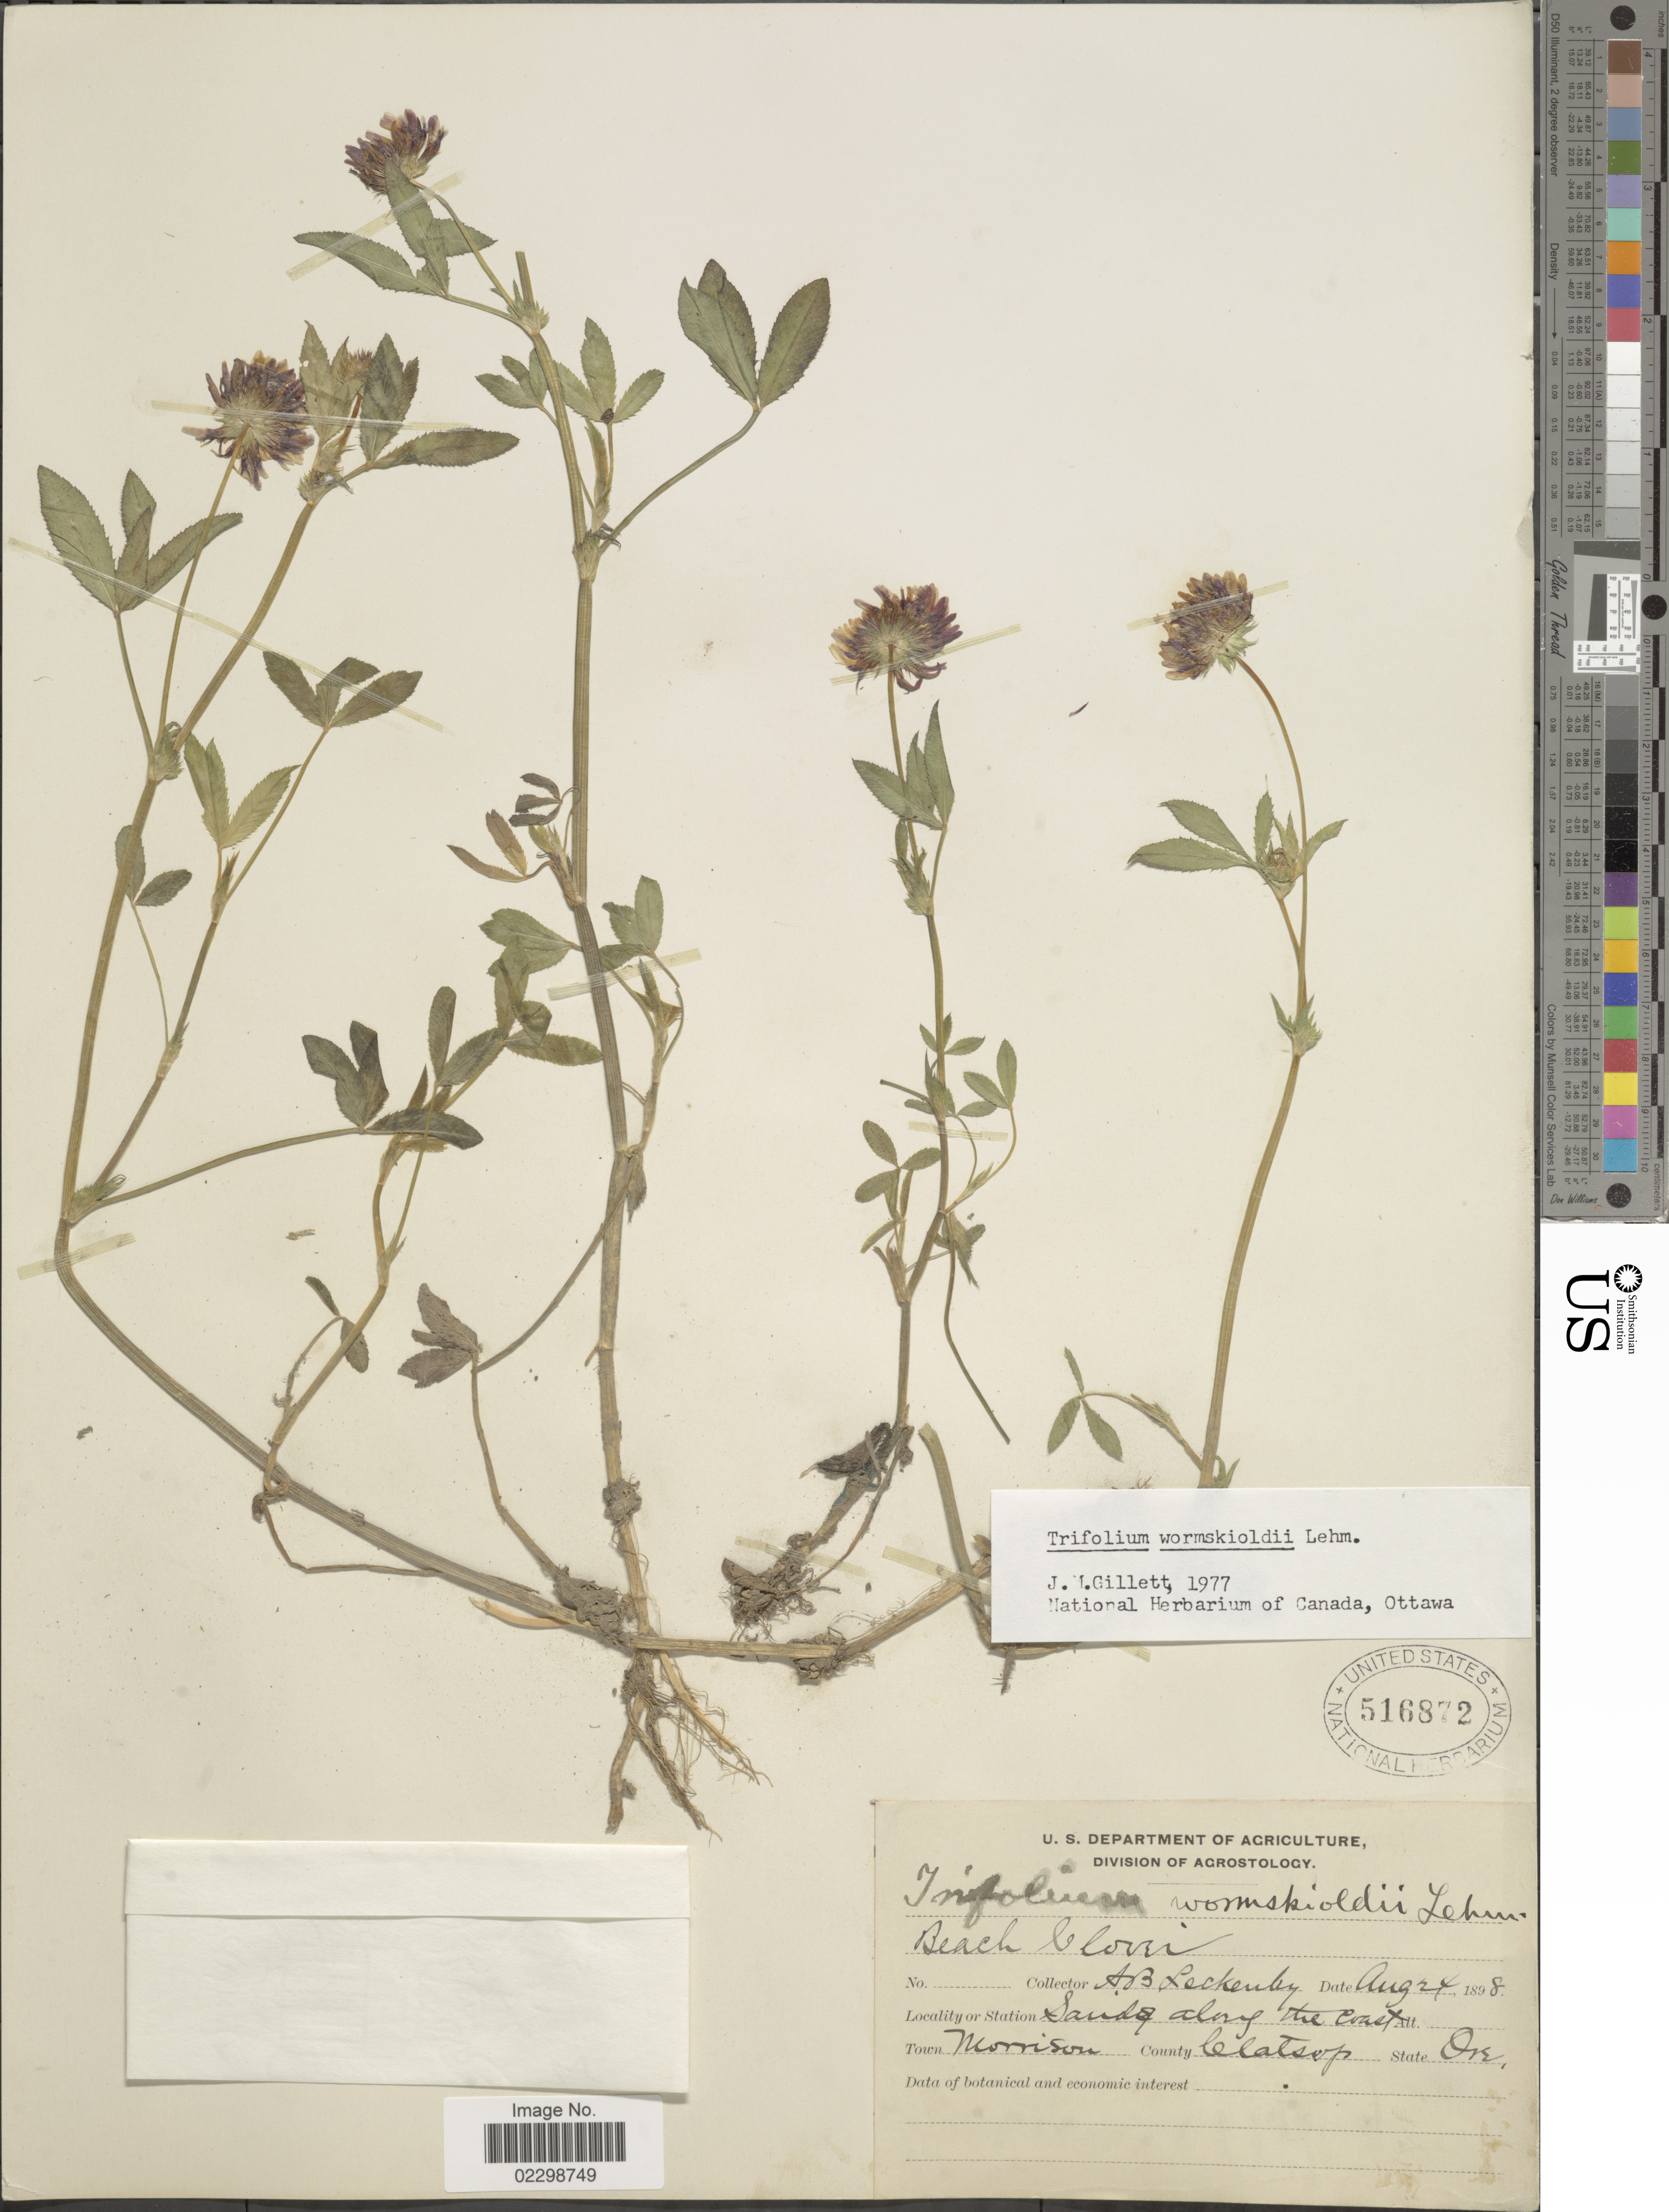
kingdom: Plantae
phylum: Tracheophyta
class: Magnoliopsida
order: Fabales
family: Fabaceae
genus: Trifolium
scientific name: Trifolium wormskioldii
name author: Lehm.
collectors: A. Leckenby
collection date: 1898-08-24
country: United States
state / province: Oregon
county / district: Clatsop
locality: Sandy along the coast, Town Morrison, Clounty Clatsop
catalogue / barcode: US 516872